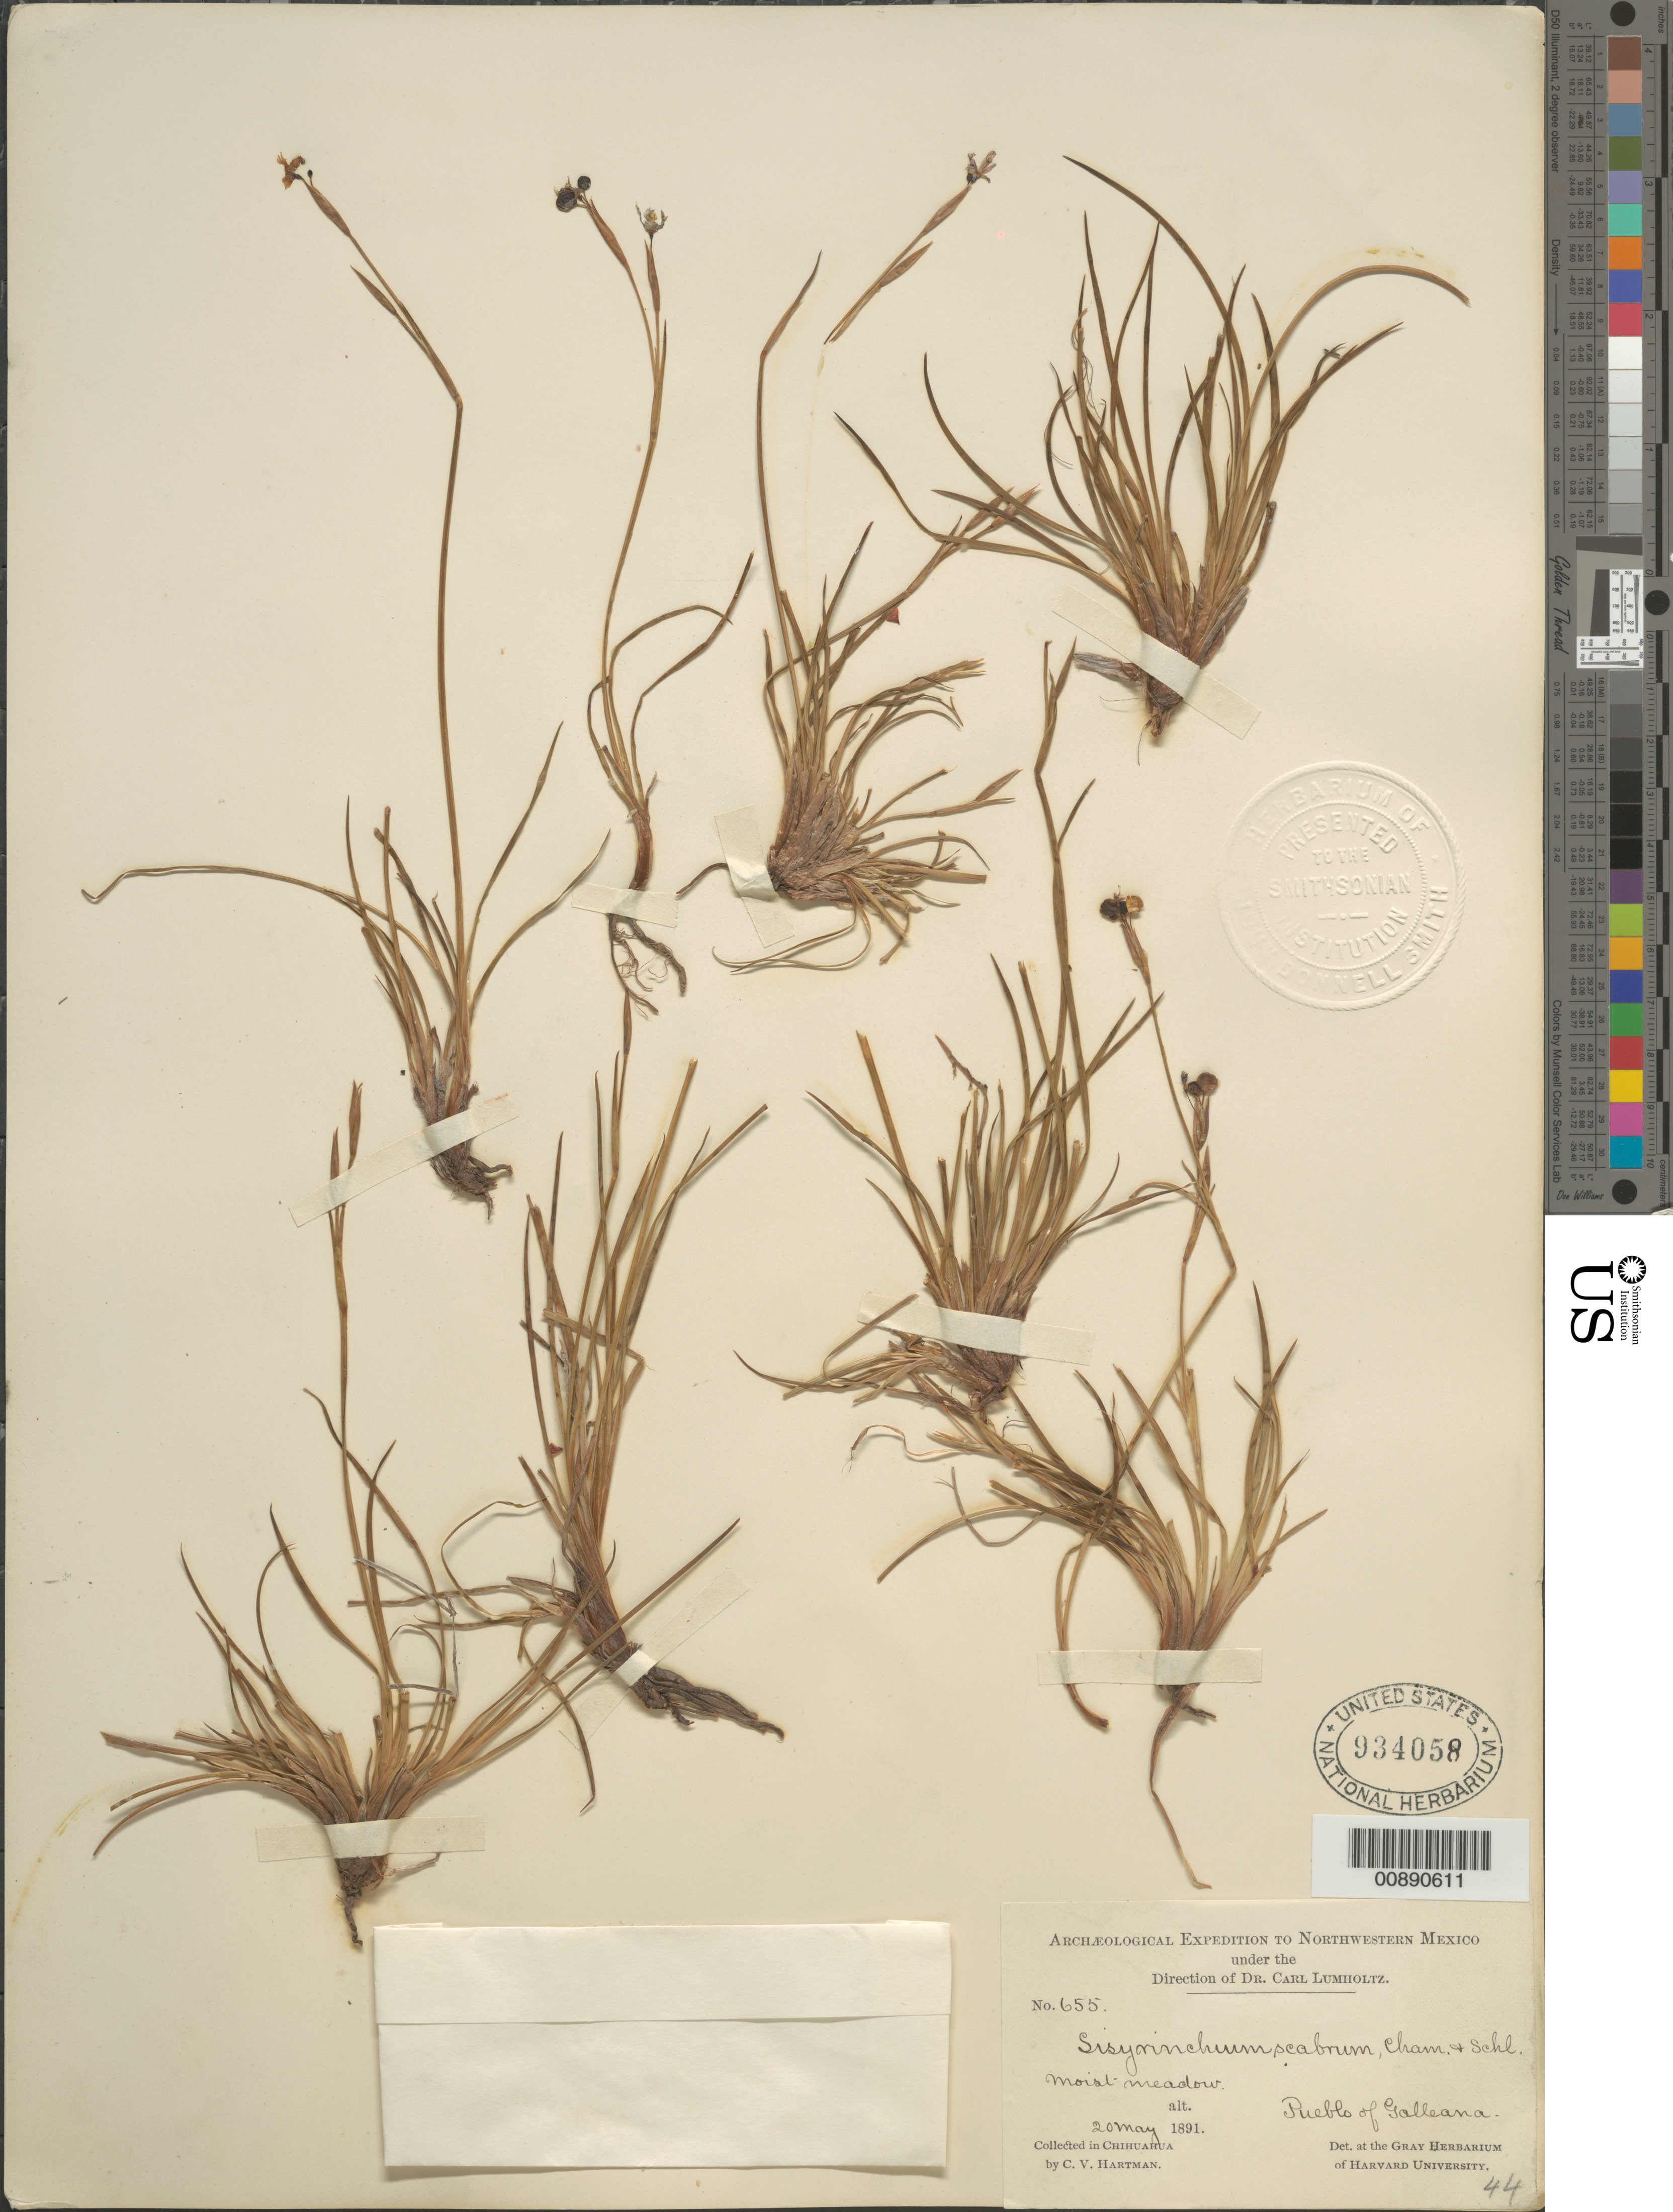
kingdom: Plantae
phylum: Tracheophyta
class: Liliopsida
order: Asparagales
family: Iridaceae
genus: Sisyrinchium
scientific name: Sisyrinchium scabrum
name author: Schltdl. & Cham.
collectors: C. V. Hartman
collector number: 655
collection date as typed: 20 May 1891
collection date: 1891-05-20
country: Mexico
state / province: Chihuahua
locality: Pueblo of Galleana, Chihuahua.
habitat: Moist meadow.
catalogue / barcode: US 934058